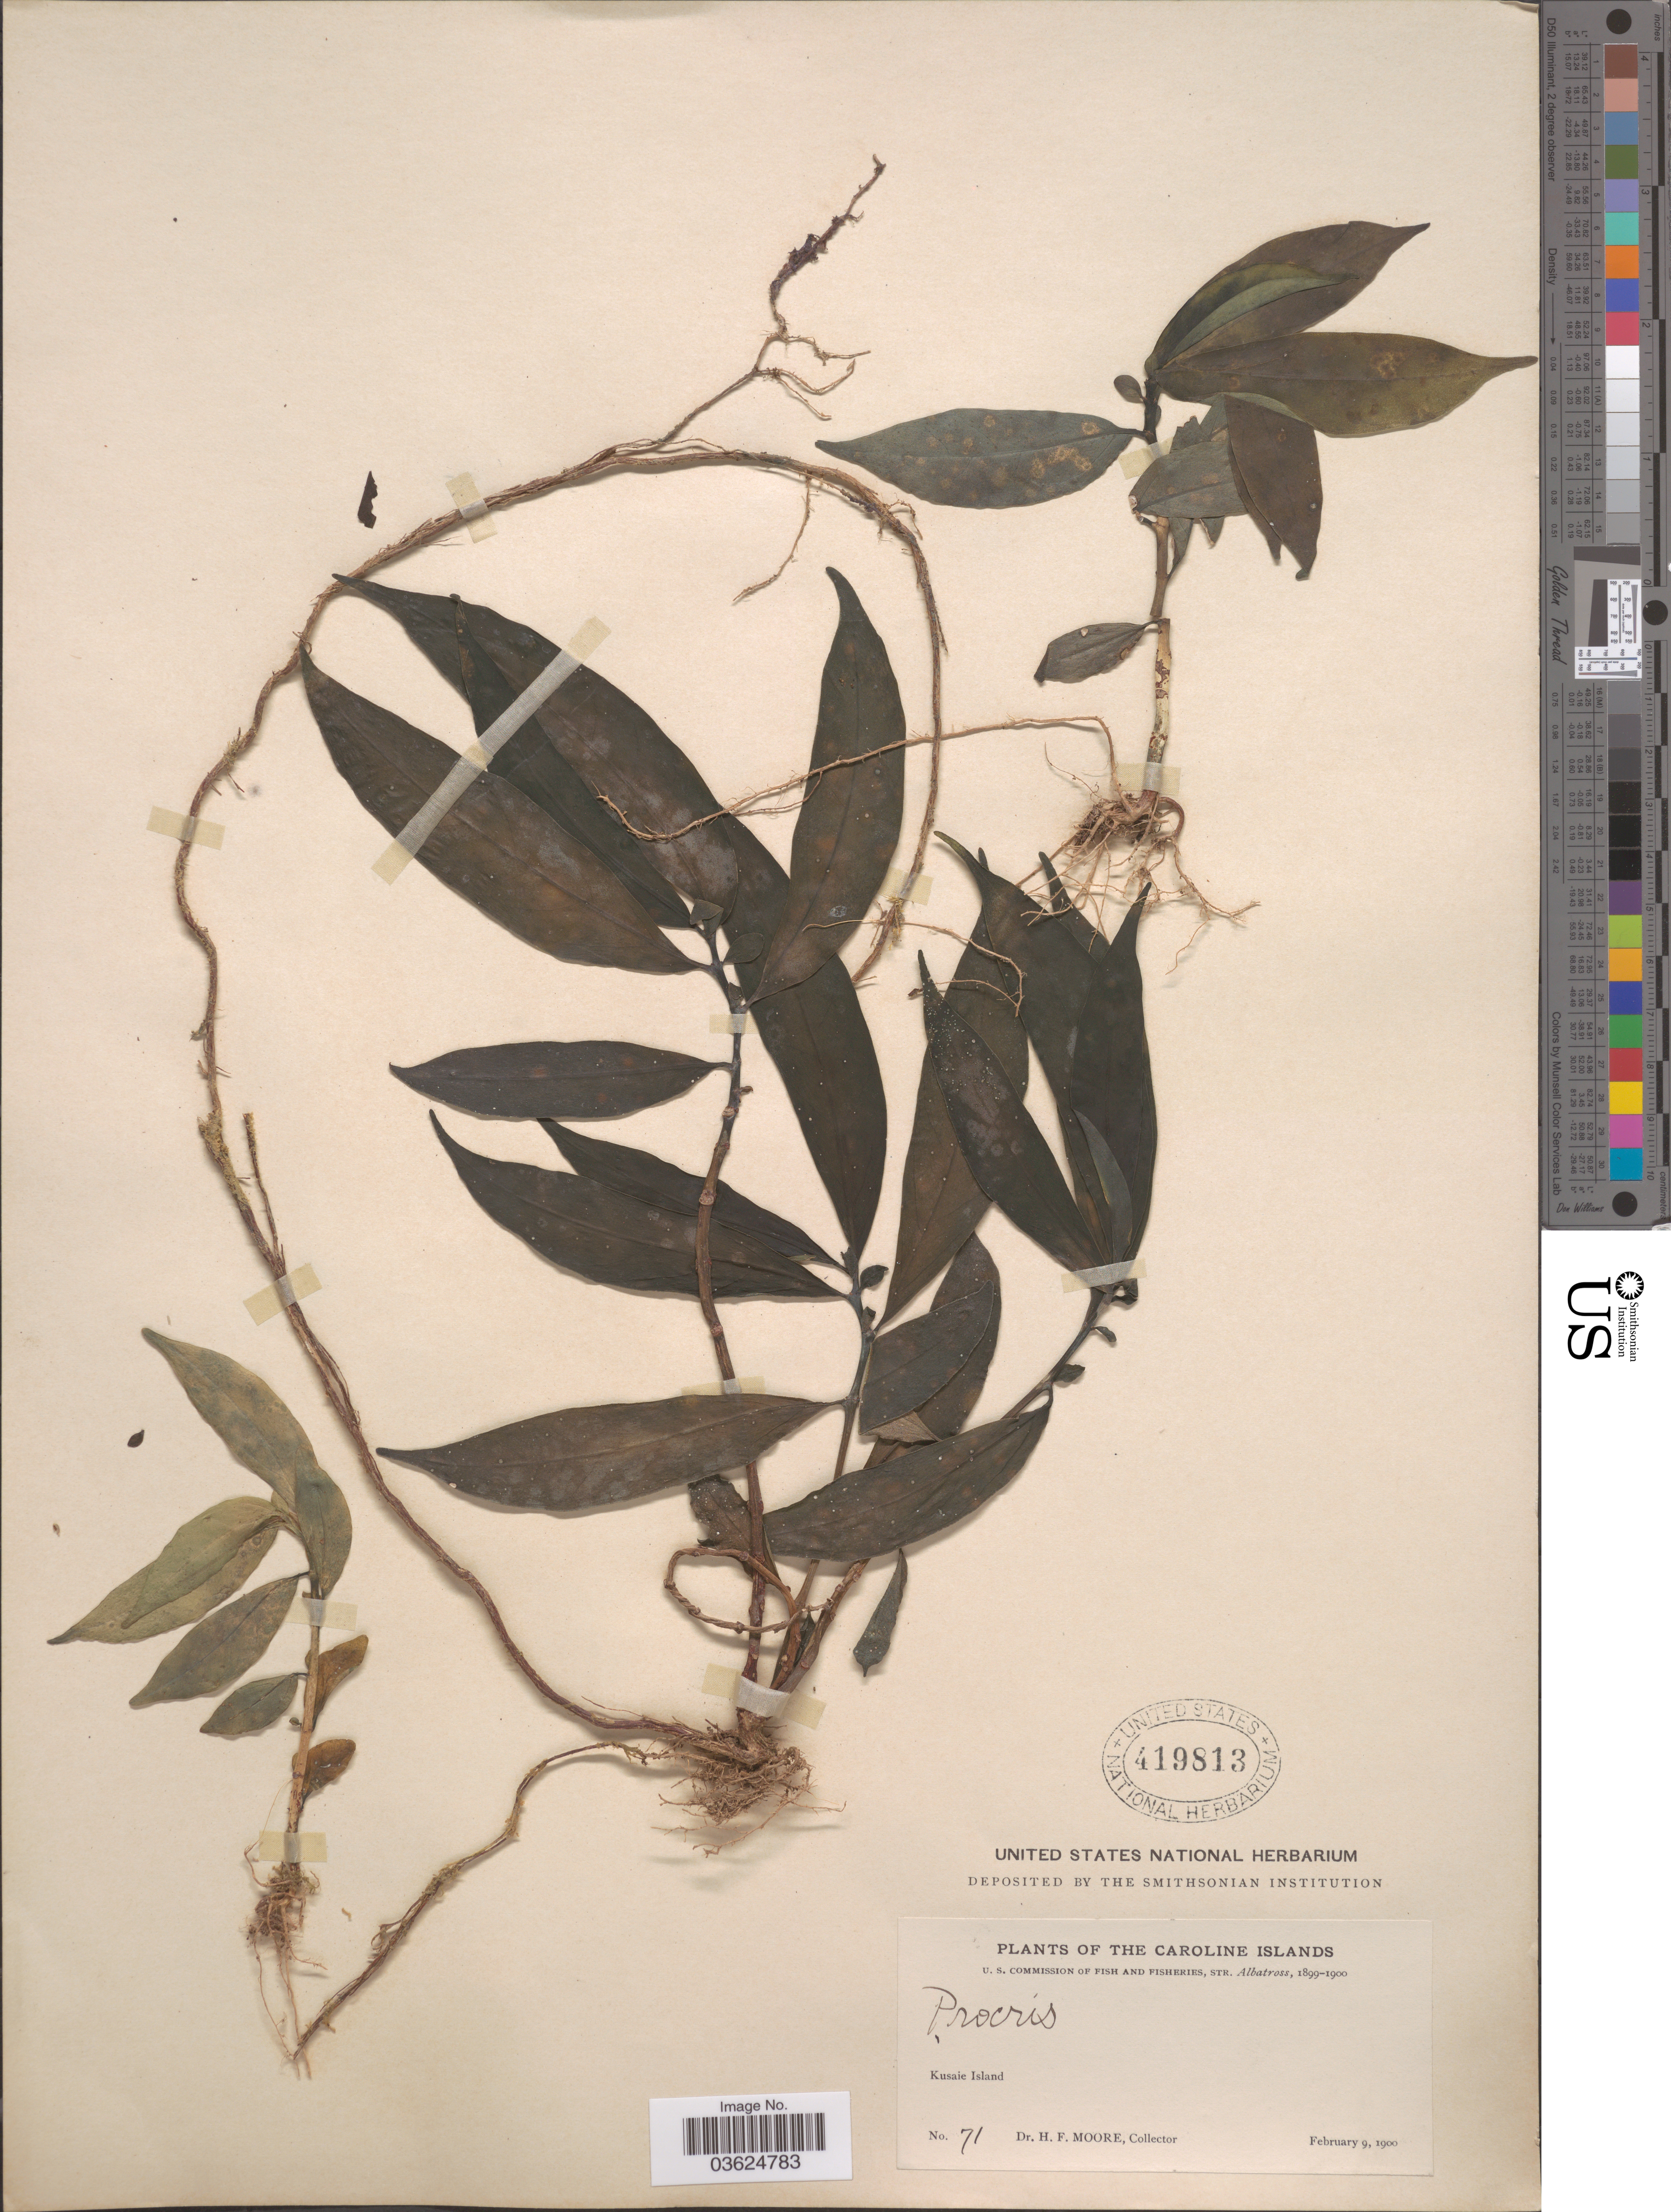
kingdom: Plantae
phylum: Tracheophyta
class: Magnoliopsida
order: Rosales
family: Urticaceae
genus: Procris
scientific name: Procris sp.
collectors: H. F. Moore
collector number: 71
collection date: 1900-02-09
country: Micronesia, Federated States of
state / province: Kosrae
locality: The Caroline Islands. Kusaie Island.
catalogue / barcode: US 419813